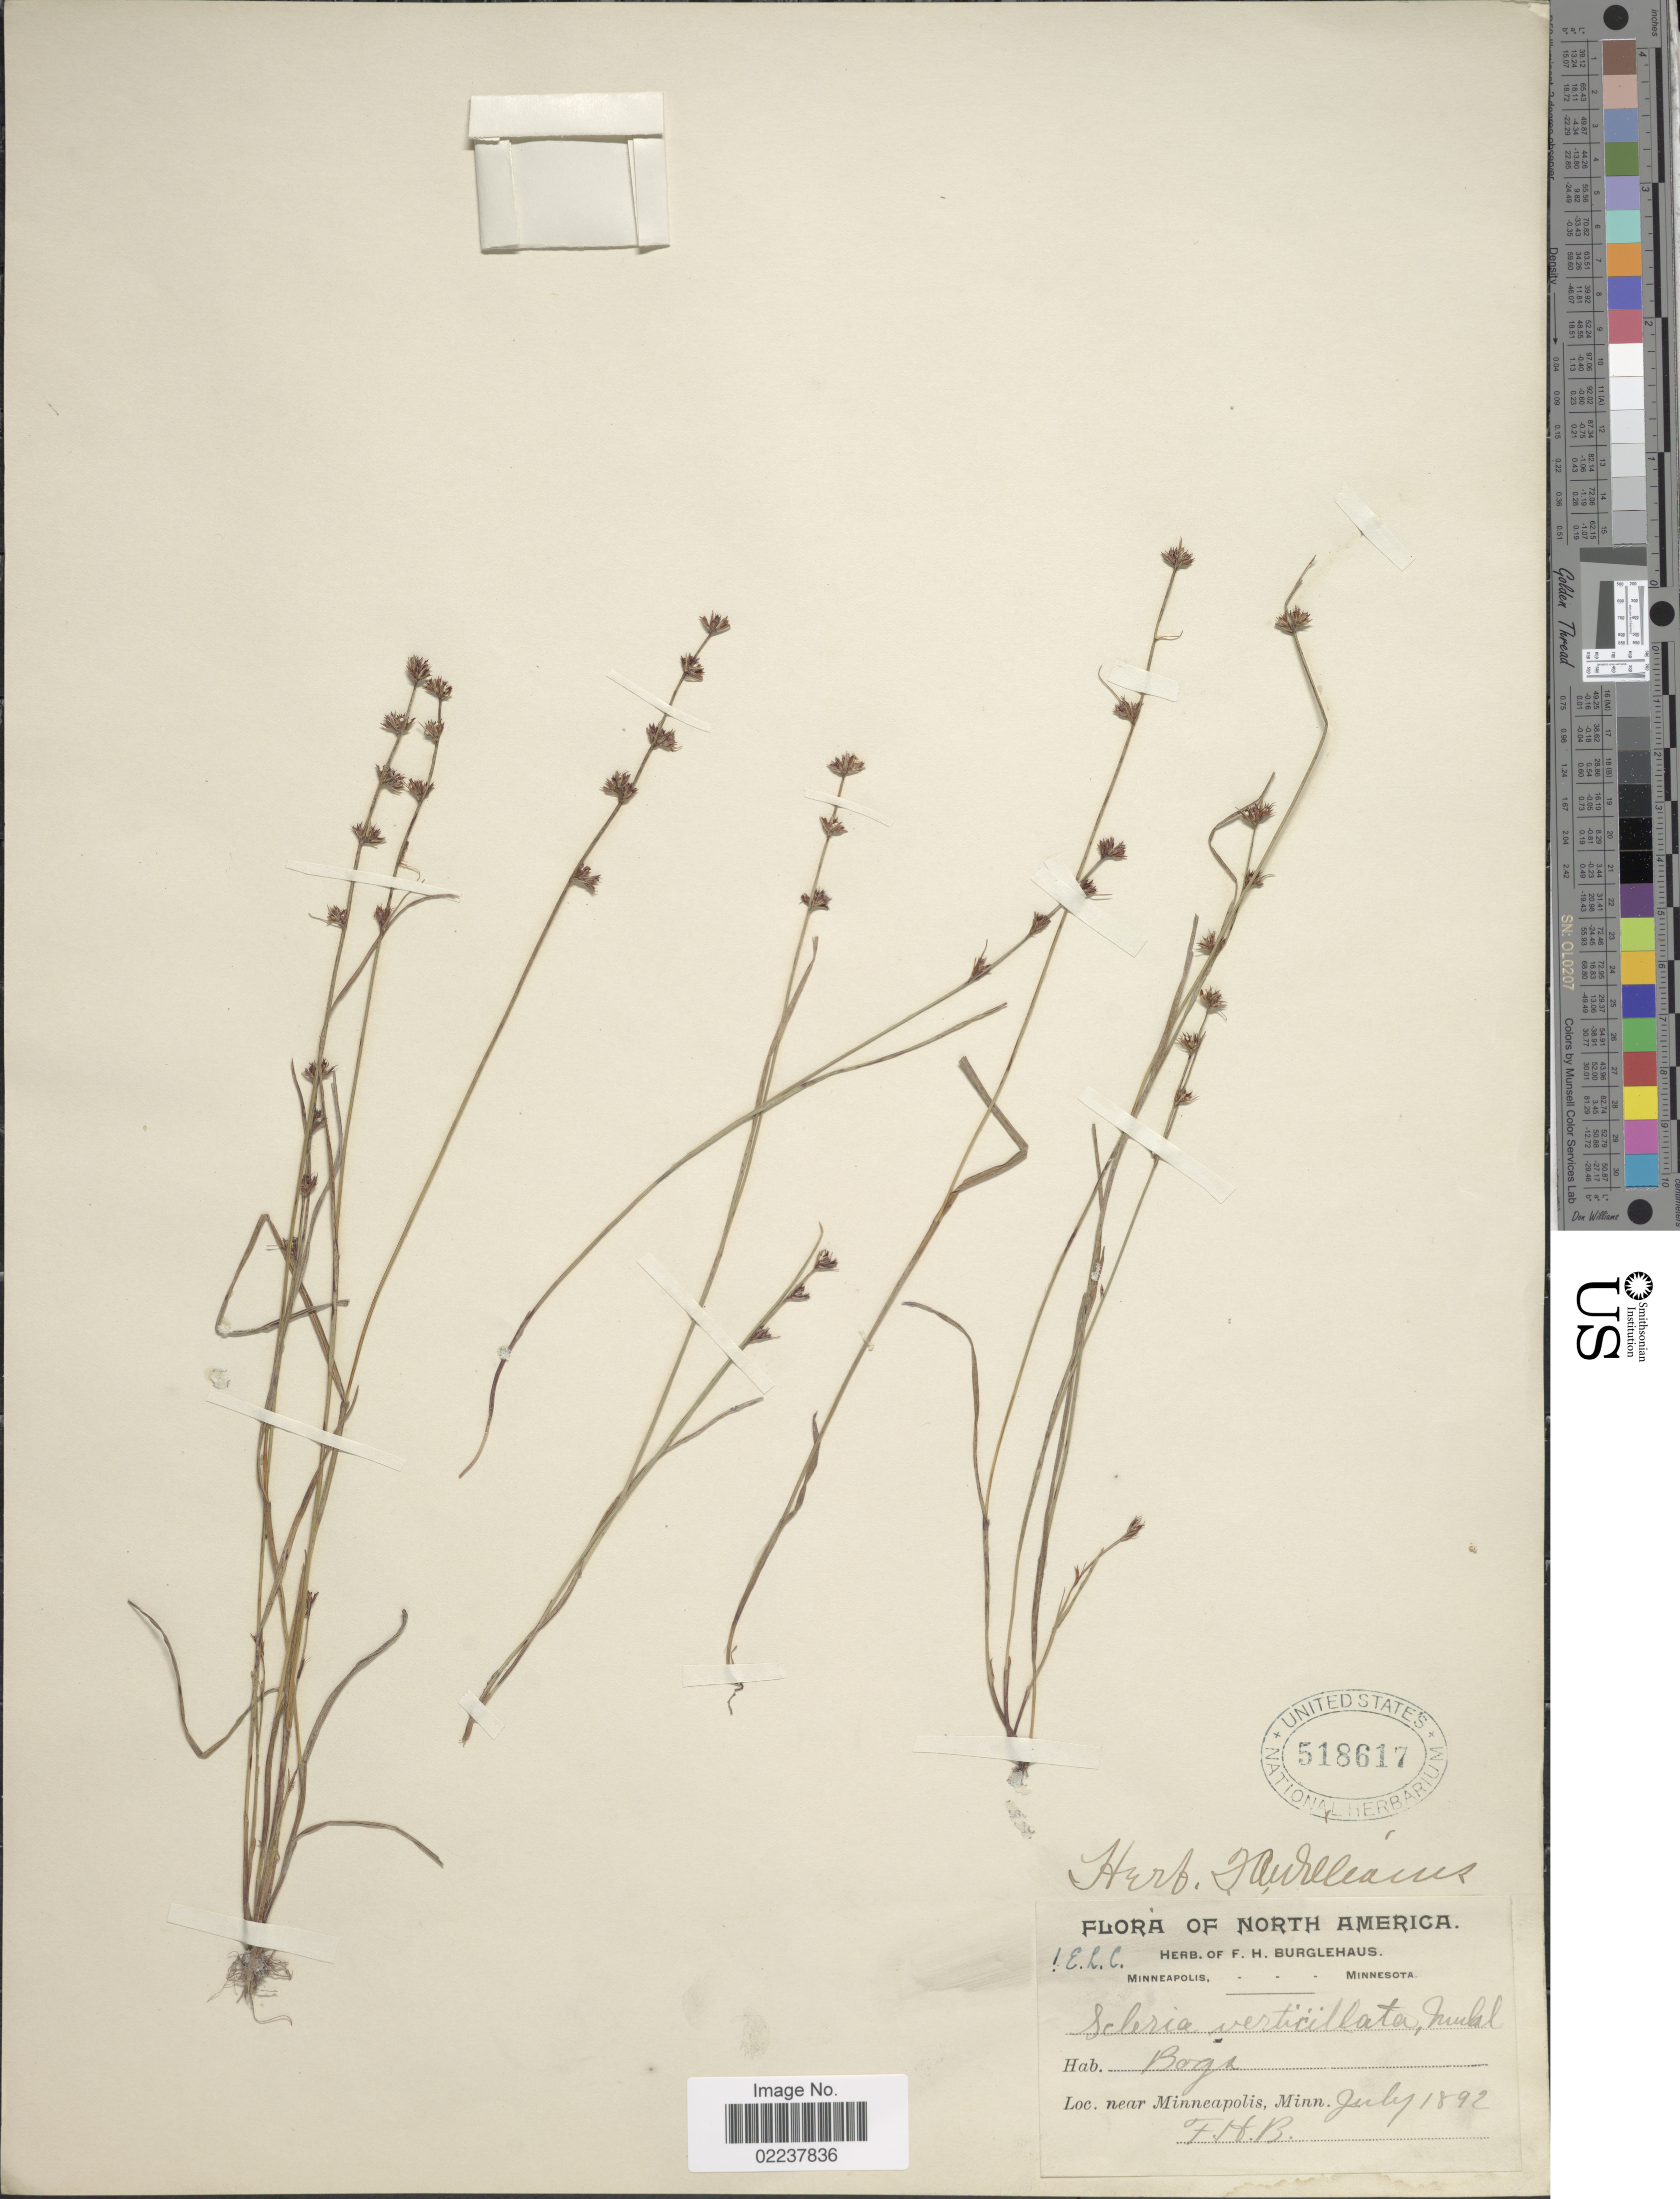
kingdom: Plantae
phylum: Tracheophyta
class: Liliopsida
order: Poales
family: Cyperaceae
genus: Scleria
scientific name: Scleria verticillata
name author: Muhl. ex Willd.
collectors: F. Burglehaus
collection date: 1892-07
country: United States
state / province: Minnesota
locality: Near Minneapolis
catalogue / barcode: US 518617